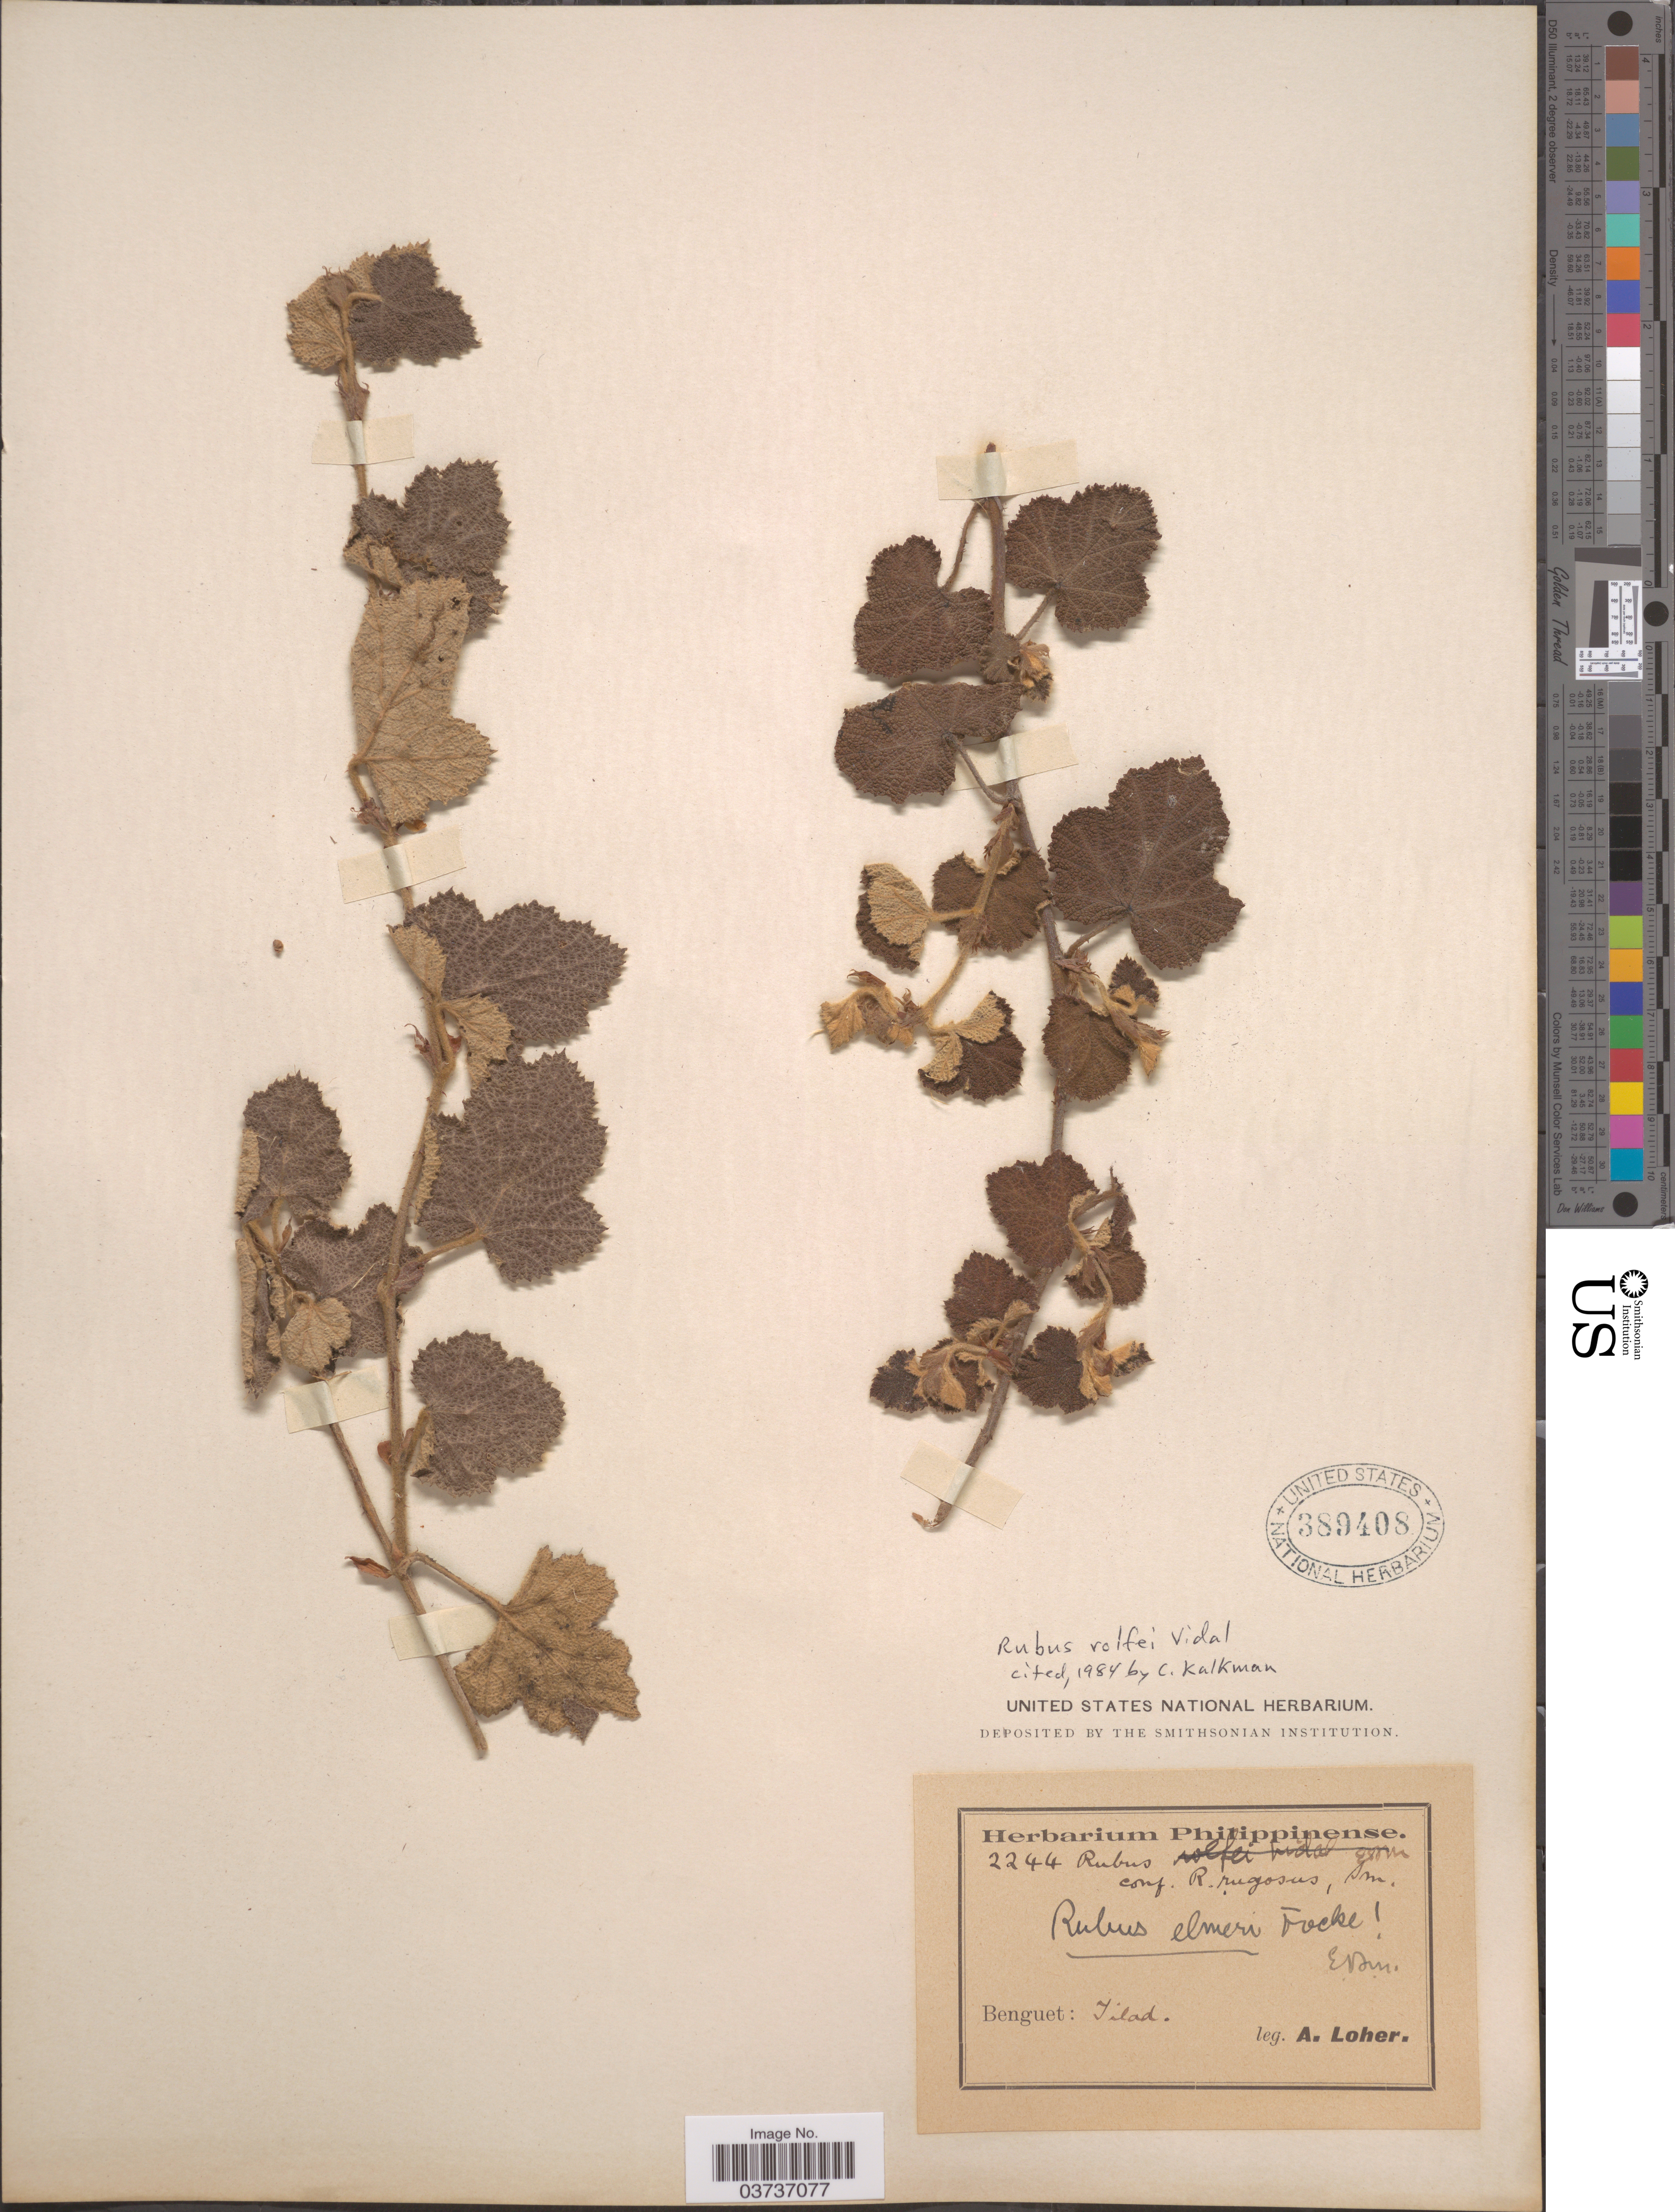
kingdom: Plantae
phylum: Tracheophyta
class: Magnoliopsida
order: Rosales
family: Rosaceae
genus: Rubus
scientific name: Rubus rolfei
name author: S. Vidal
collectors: A. Loher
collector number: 2244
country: Philippines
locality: Benguet: Tilad.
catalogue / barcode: US 389408